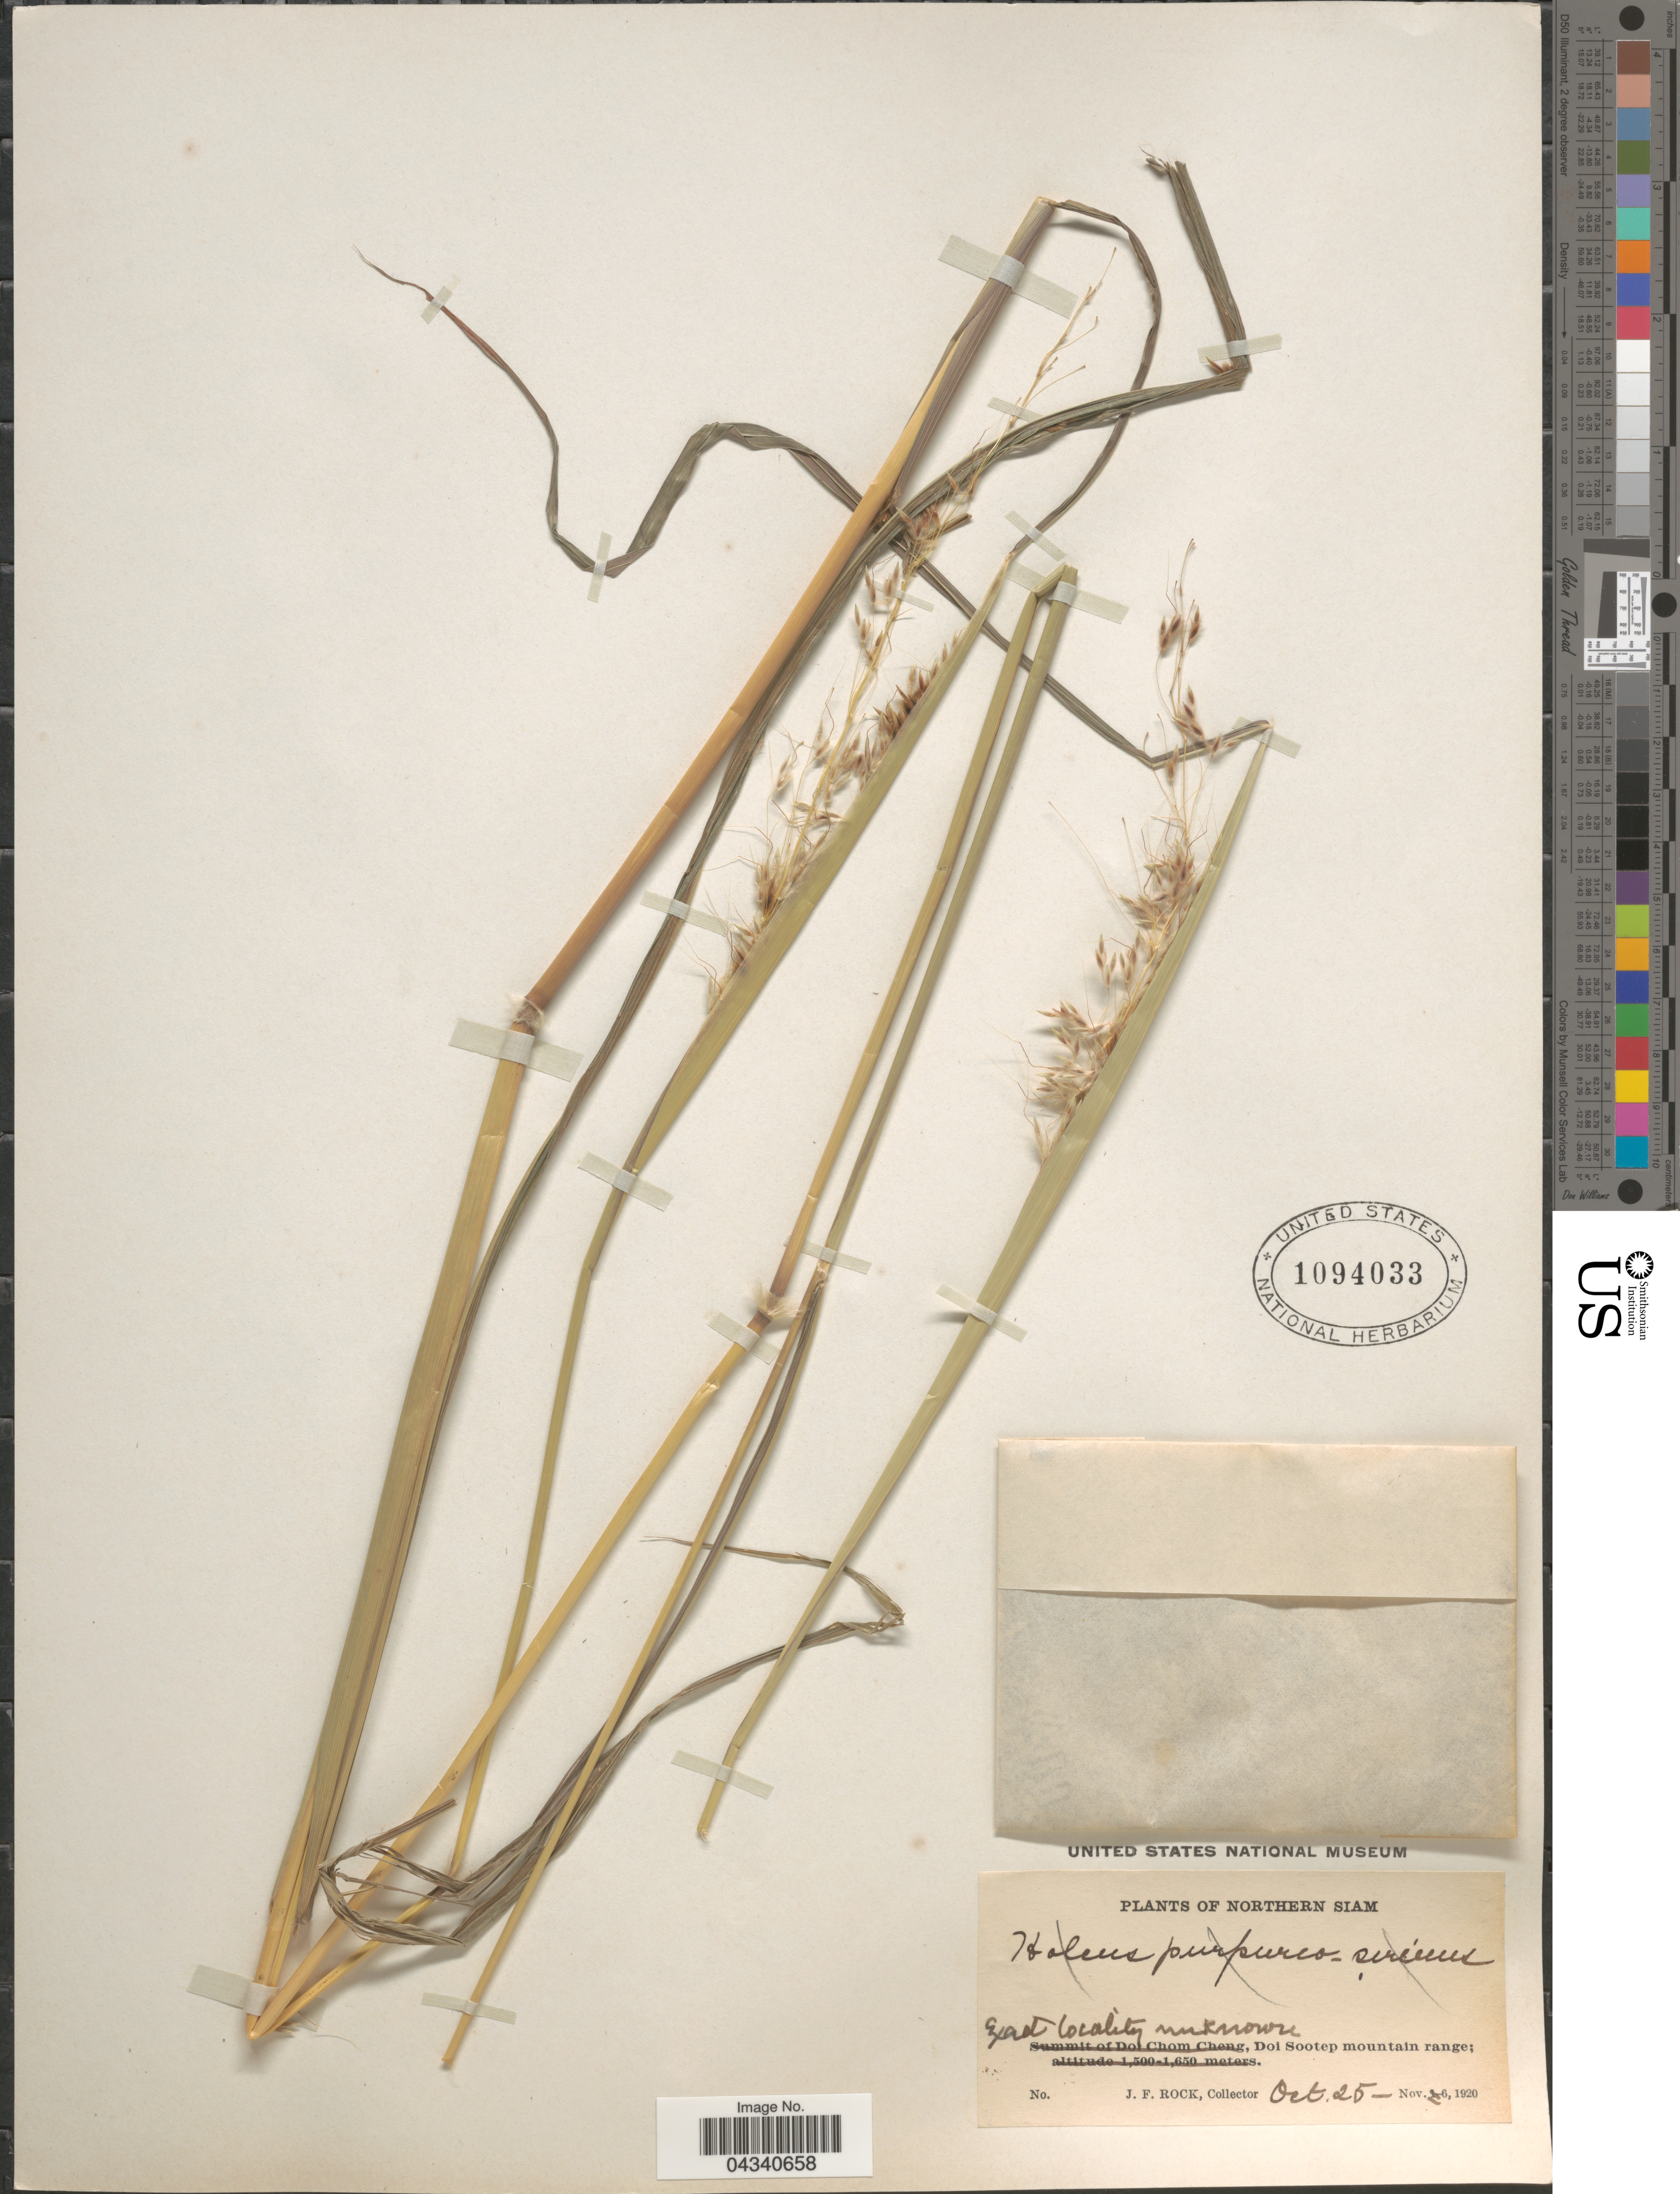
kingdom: Plantae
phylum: Tracheophyta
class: Liliopsida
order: Poales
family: Poaceae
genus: Sorghum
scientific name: Sorghum sp.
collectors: J. Rock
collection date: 1920-11-06/1930-10-25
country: Thailand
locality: Northern Siam. Doi Sootep mountain range.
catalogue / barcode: US 1094033